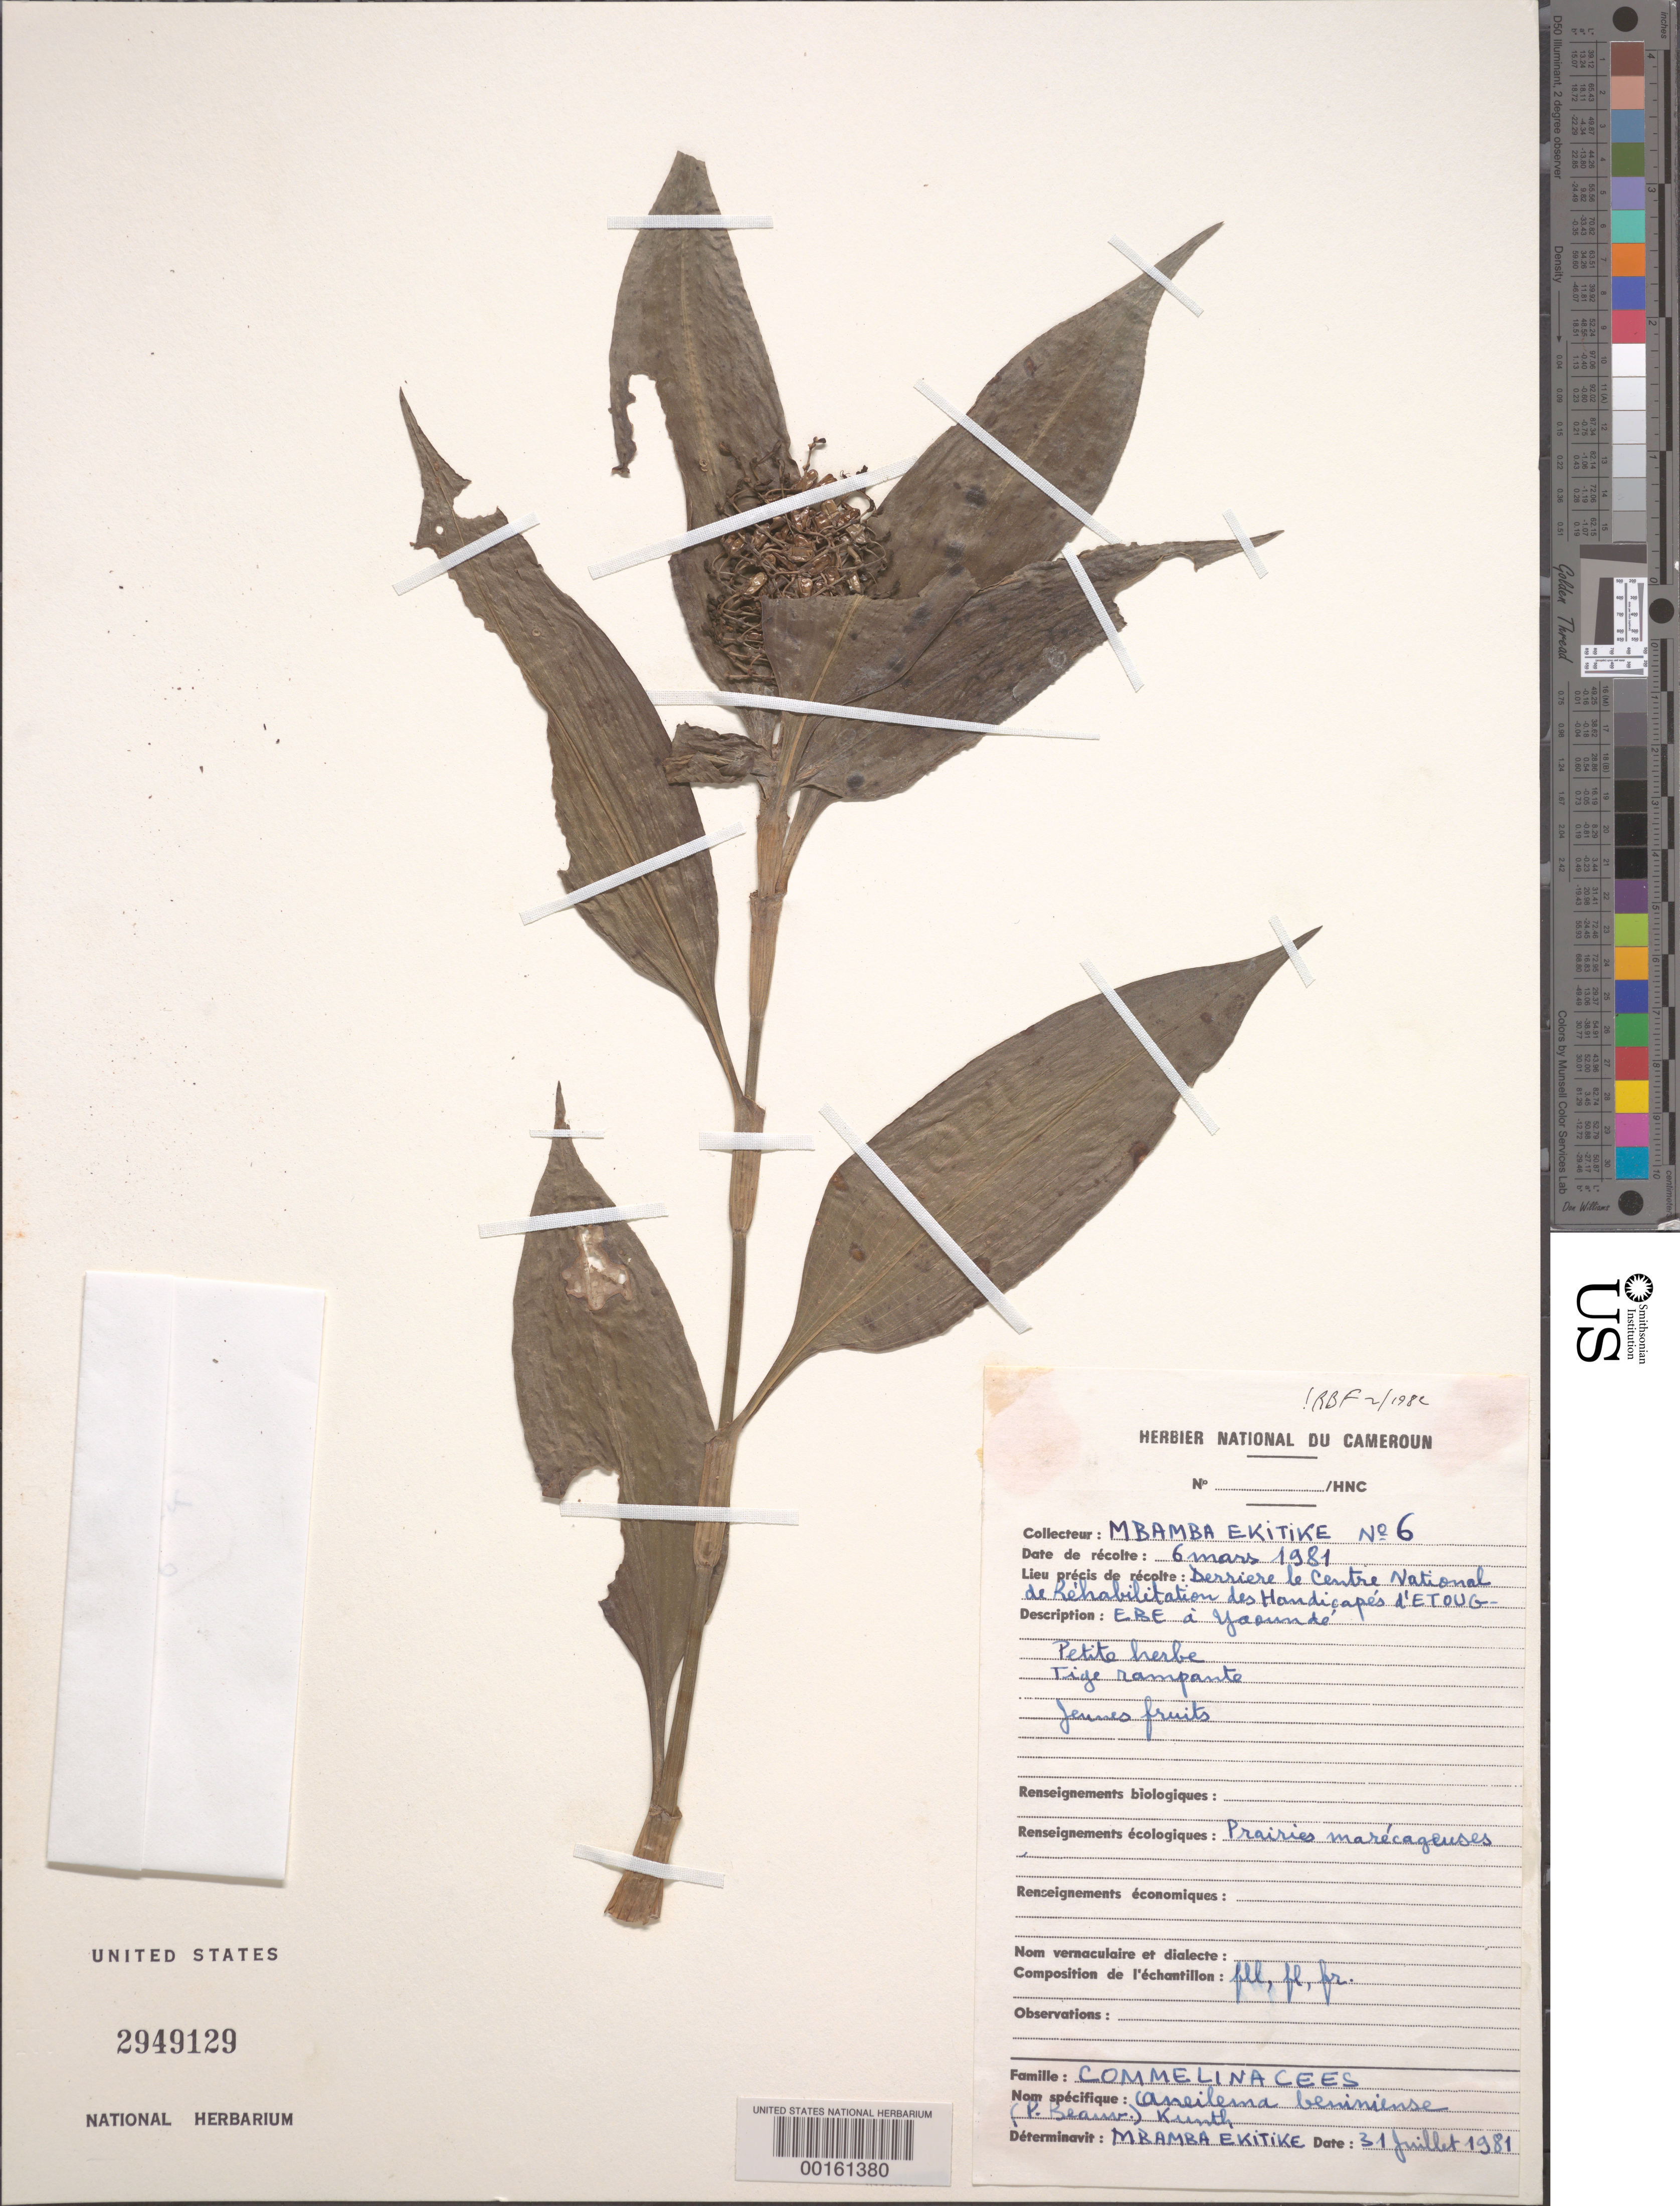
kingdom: Plantae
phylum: Tracheophyta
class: Liliopsida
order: Commelinales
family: Commelinaceae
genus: Aneilema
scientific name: Aneilema beniniense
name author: (P. Beauv.) Kunth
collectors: M. Ekitike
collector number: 6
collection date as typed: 06 Mar 1981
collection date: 1981-03-06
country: Cameroon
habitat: Prairie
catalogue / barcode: US 2949129